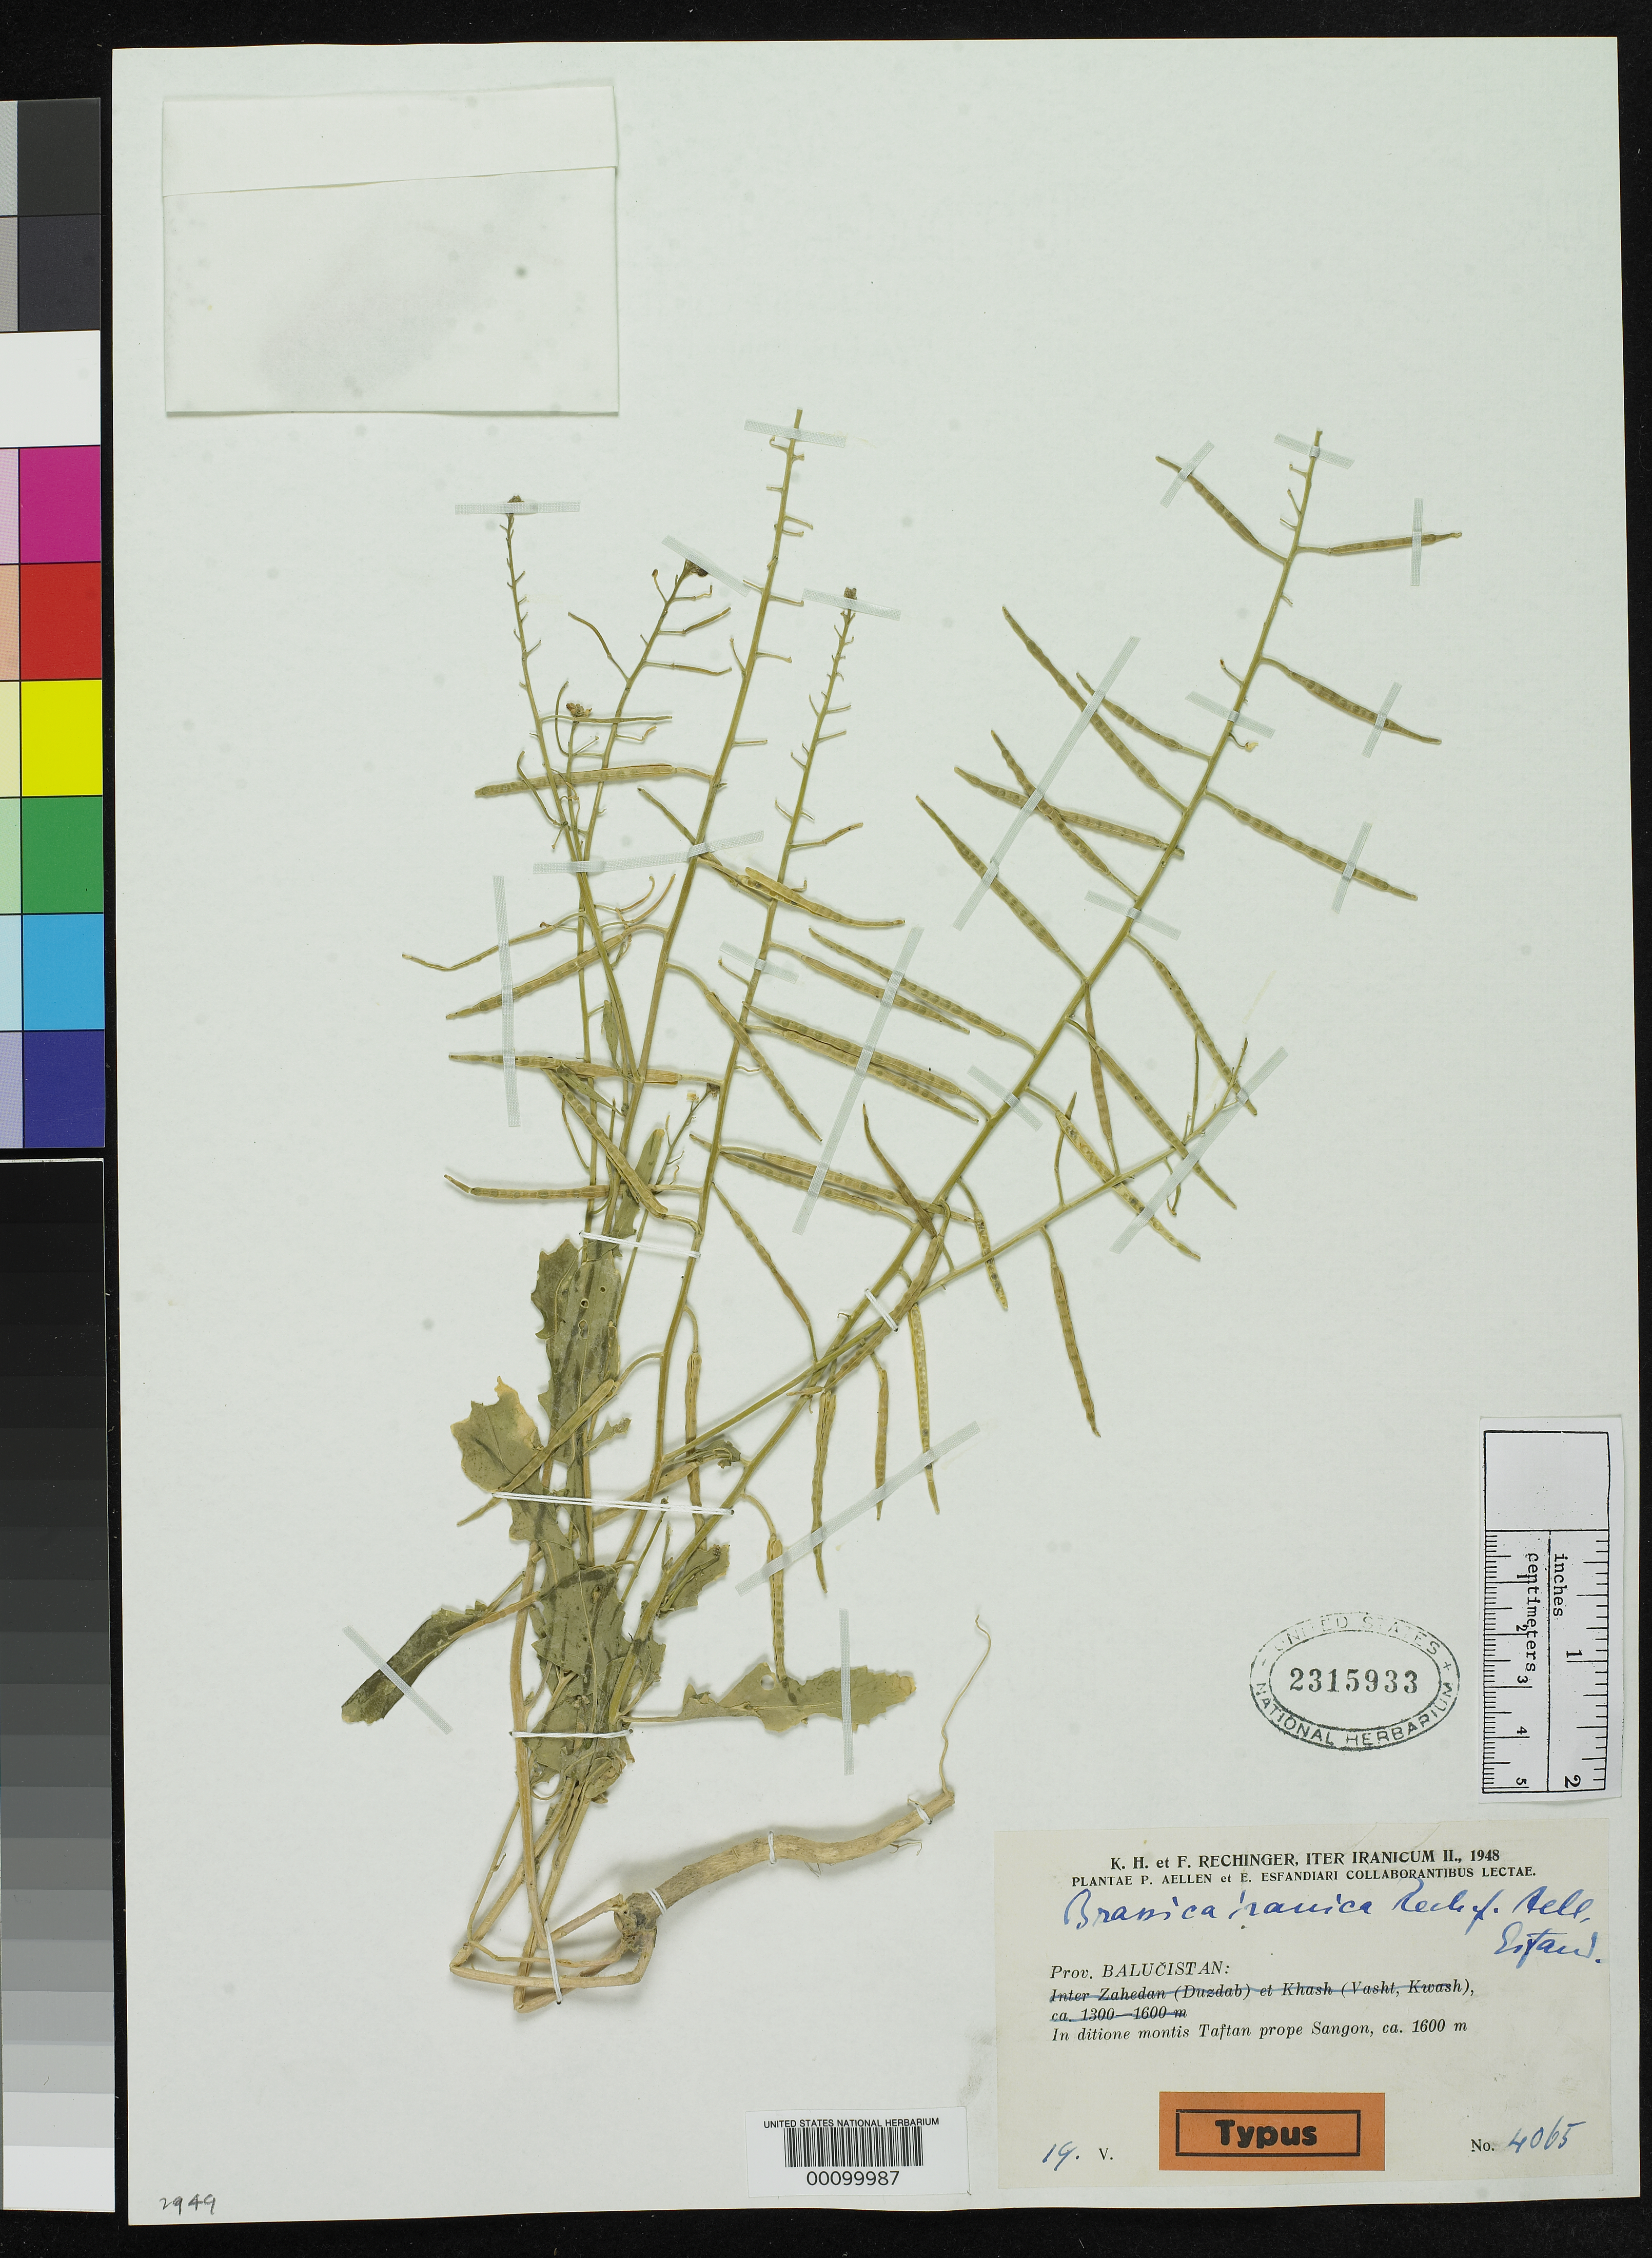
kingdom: Plantae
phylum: Tracheophyta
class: Magnoliopsida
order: Brassicales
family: Brassicaceae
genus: Brassica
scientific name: Brassica iranica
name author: Rech. f.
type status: Isotype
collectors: K. H. Rechinger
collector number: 4065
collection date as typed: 19 May 1948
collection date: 1948-05-19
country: Pakistan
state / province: Balochistan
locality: Sangon.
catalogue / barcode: US 2315933